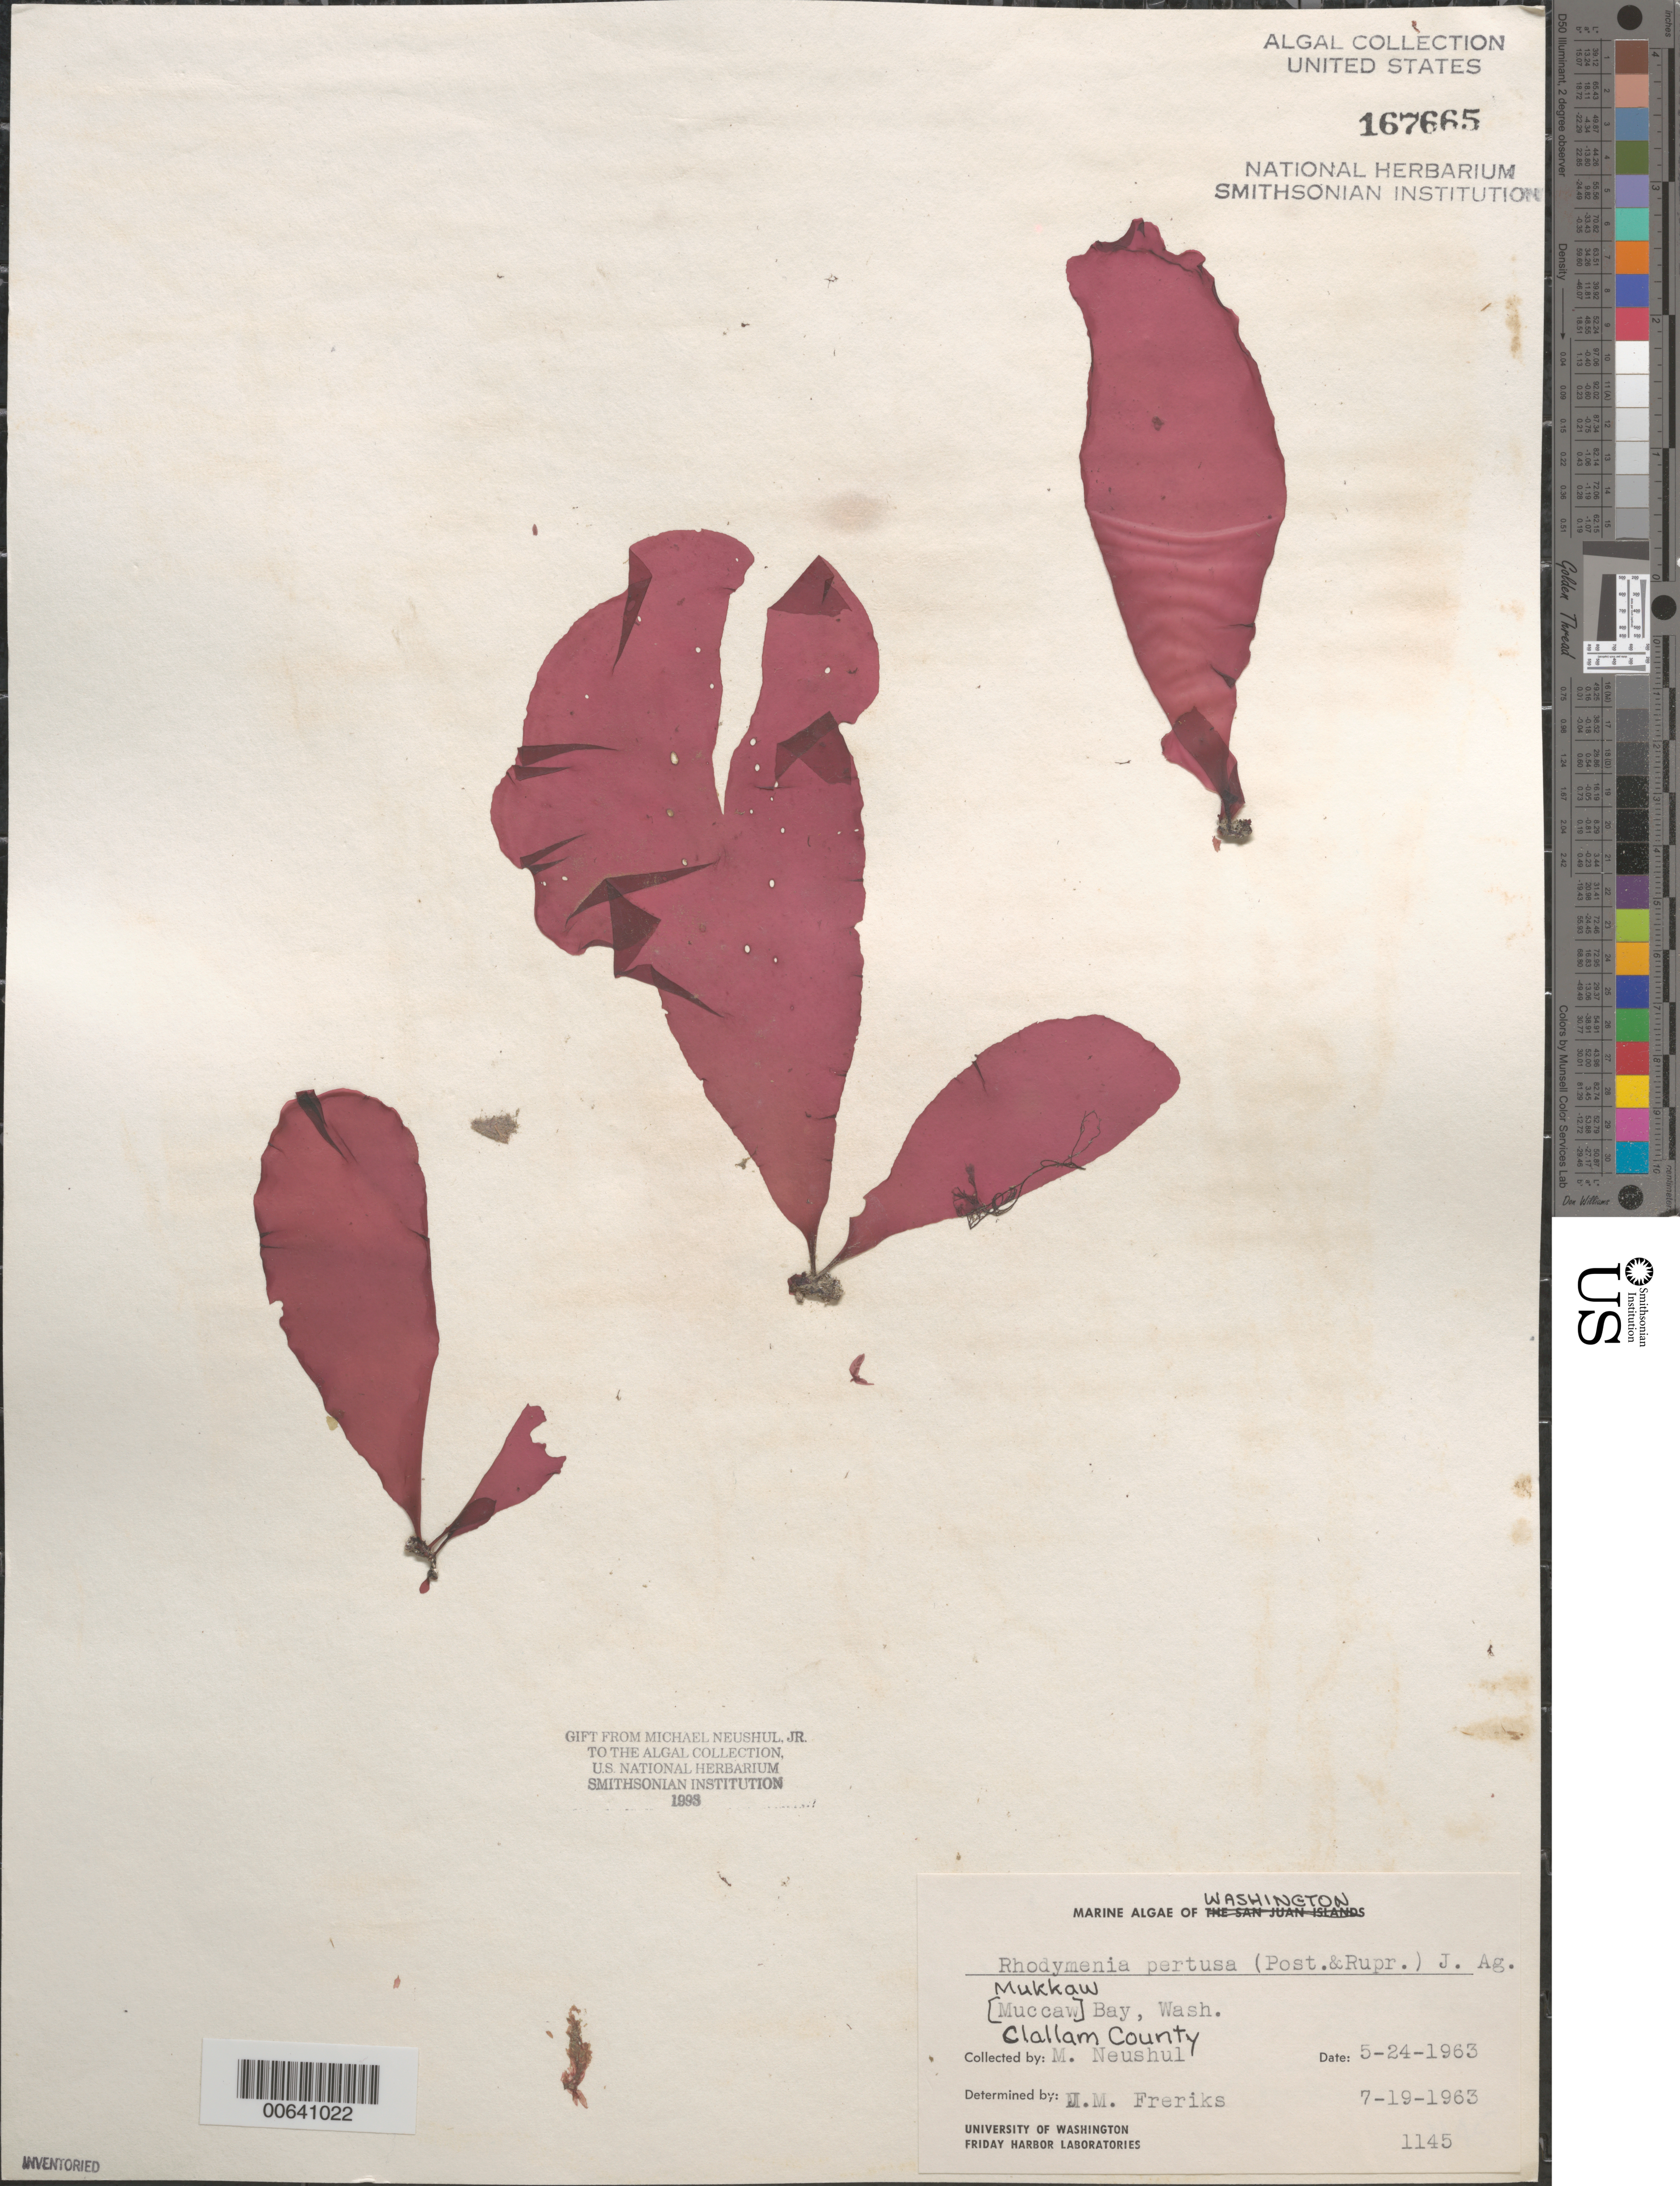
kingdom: Plantae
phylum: Rhodophyta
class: Florideophyceae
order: Rhodymeniales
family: Rhodymeniaceae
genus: Rhodymenia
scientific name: Rhodymenia pertusa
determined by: Freriks, J. M.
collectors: M. Neushul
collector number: Neushul 1145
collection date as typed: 24 May 1963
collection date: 1963-05-24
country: United States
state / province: Washington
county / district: Clallam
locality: Mukkaw Bay (Muccaw Bay)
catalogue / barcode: US 167665